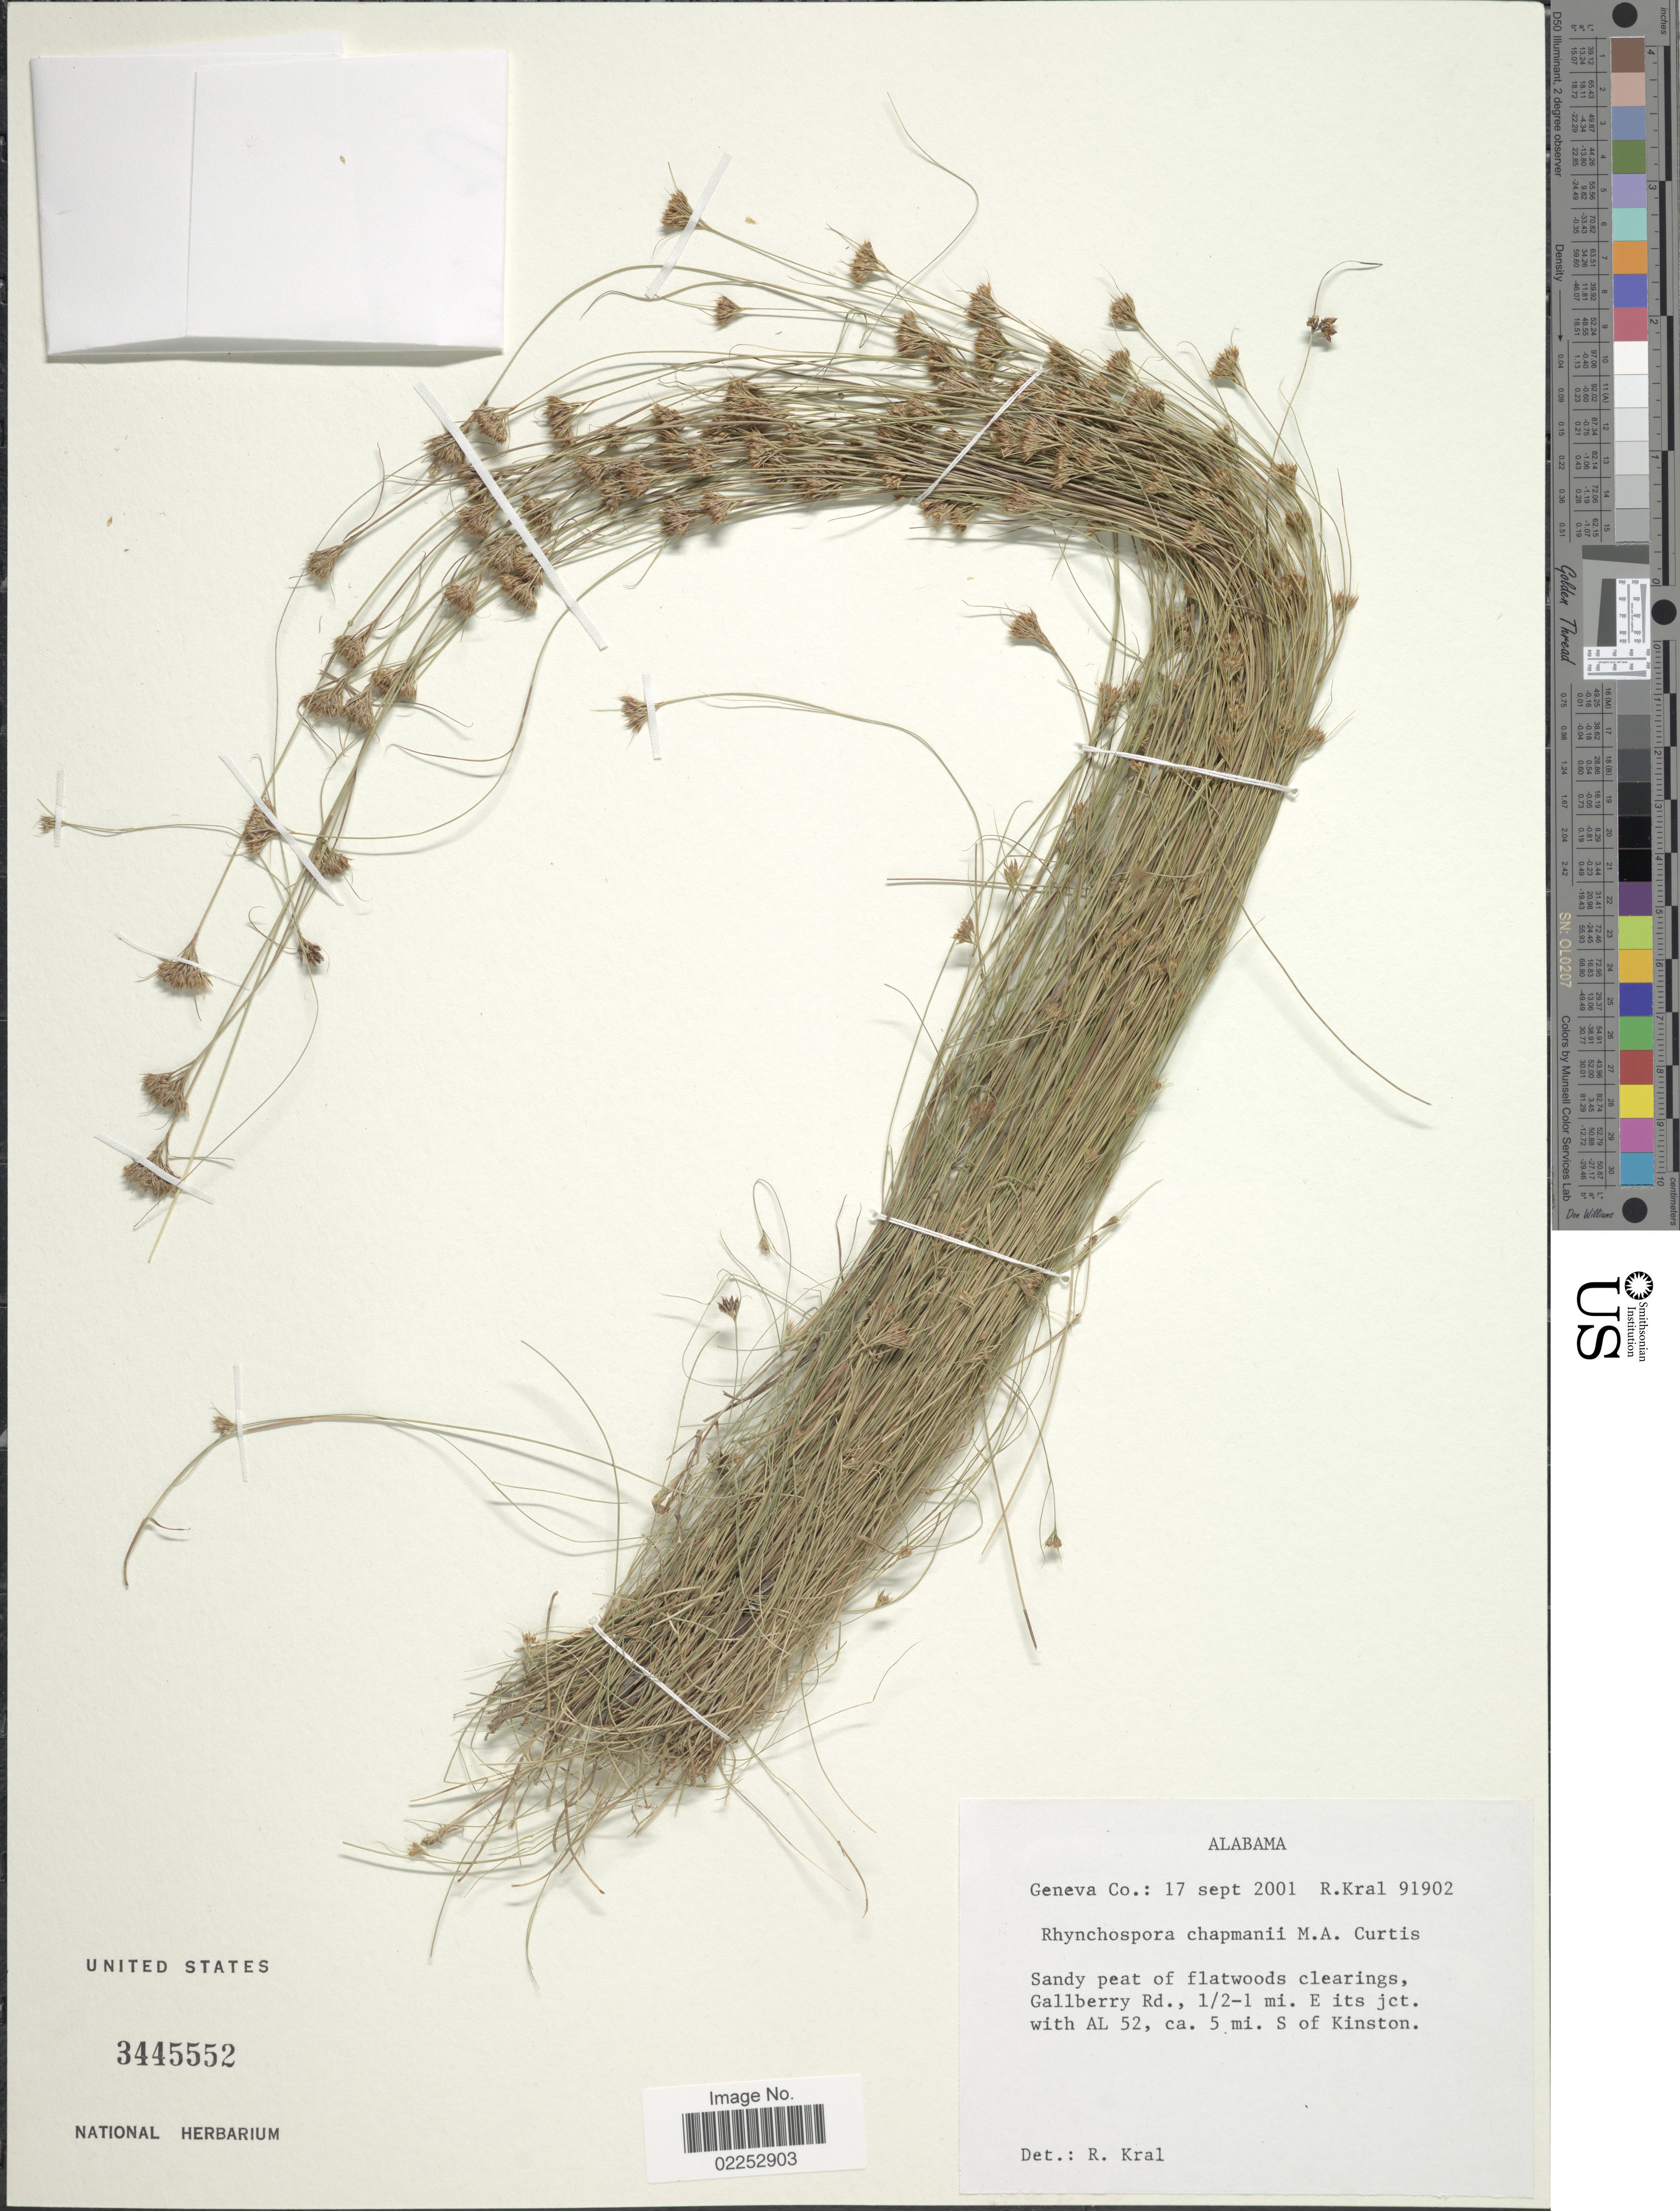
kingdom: Plantae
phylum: Tracheophyta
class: Liliopsida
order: Poales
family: Cyperaceae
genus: Rhynchospora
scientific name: Rhynchospora chapmanii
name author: M.A. Curtis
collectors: R. Kral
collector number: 91902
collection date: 2001-09-17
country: United States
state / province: Alabama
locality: Gallberry Rd., 1/2-1 mi. E its jct. with AL 52, ca. 5 mi. S. of Kinston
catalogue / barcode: US 3445552